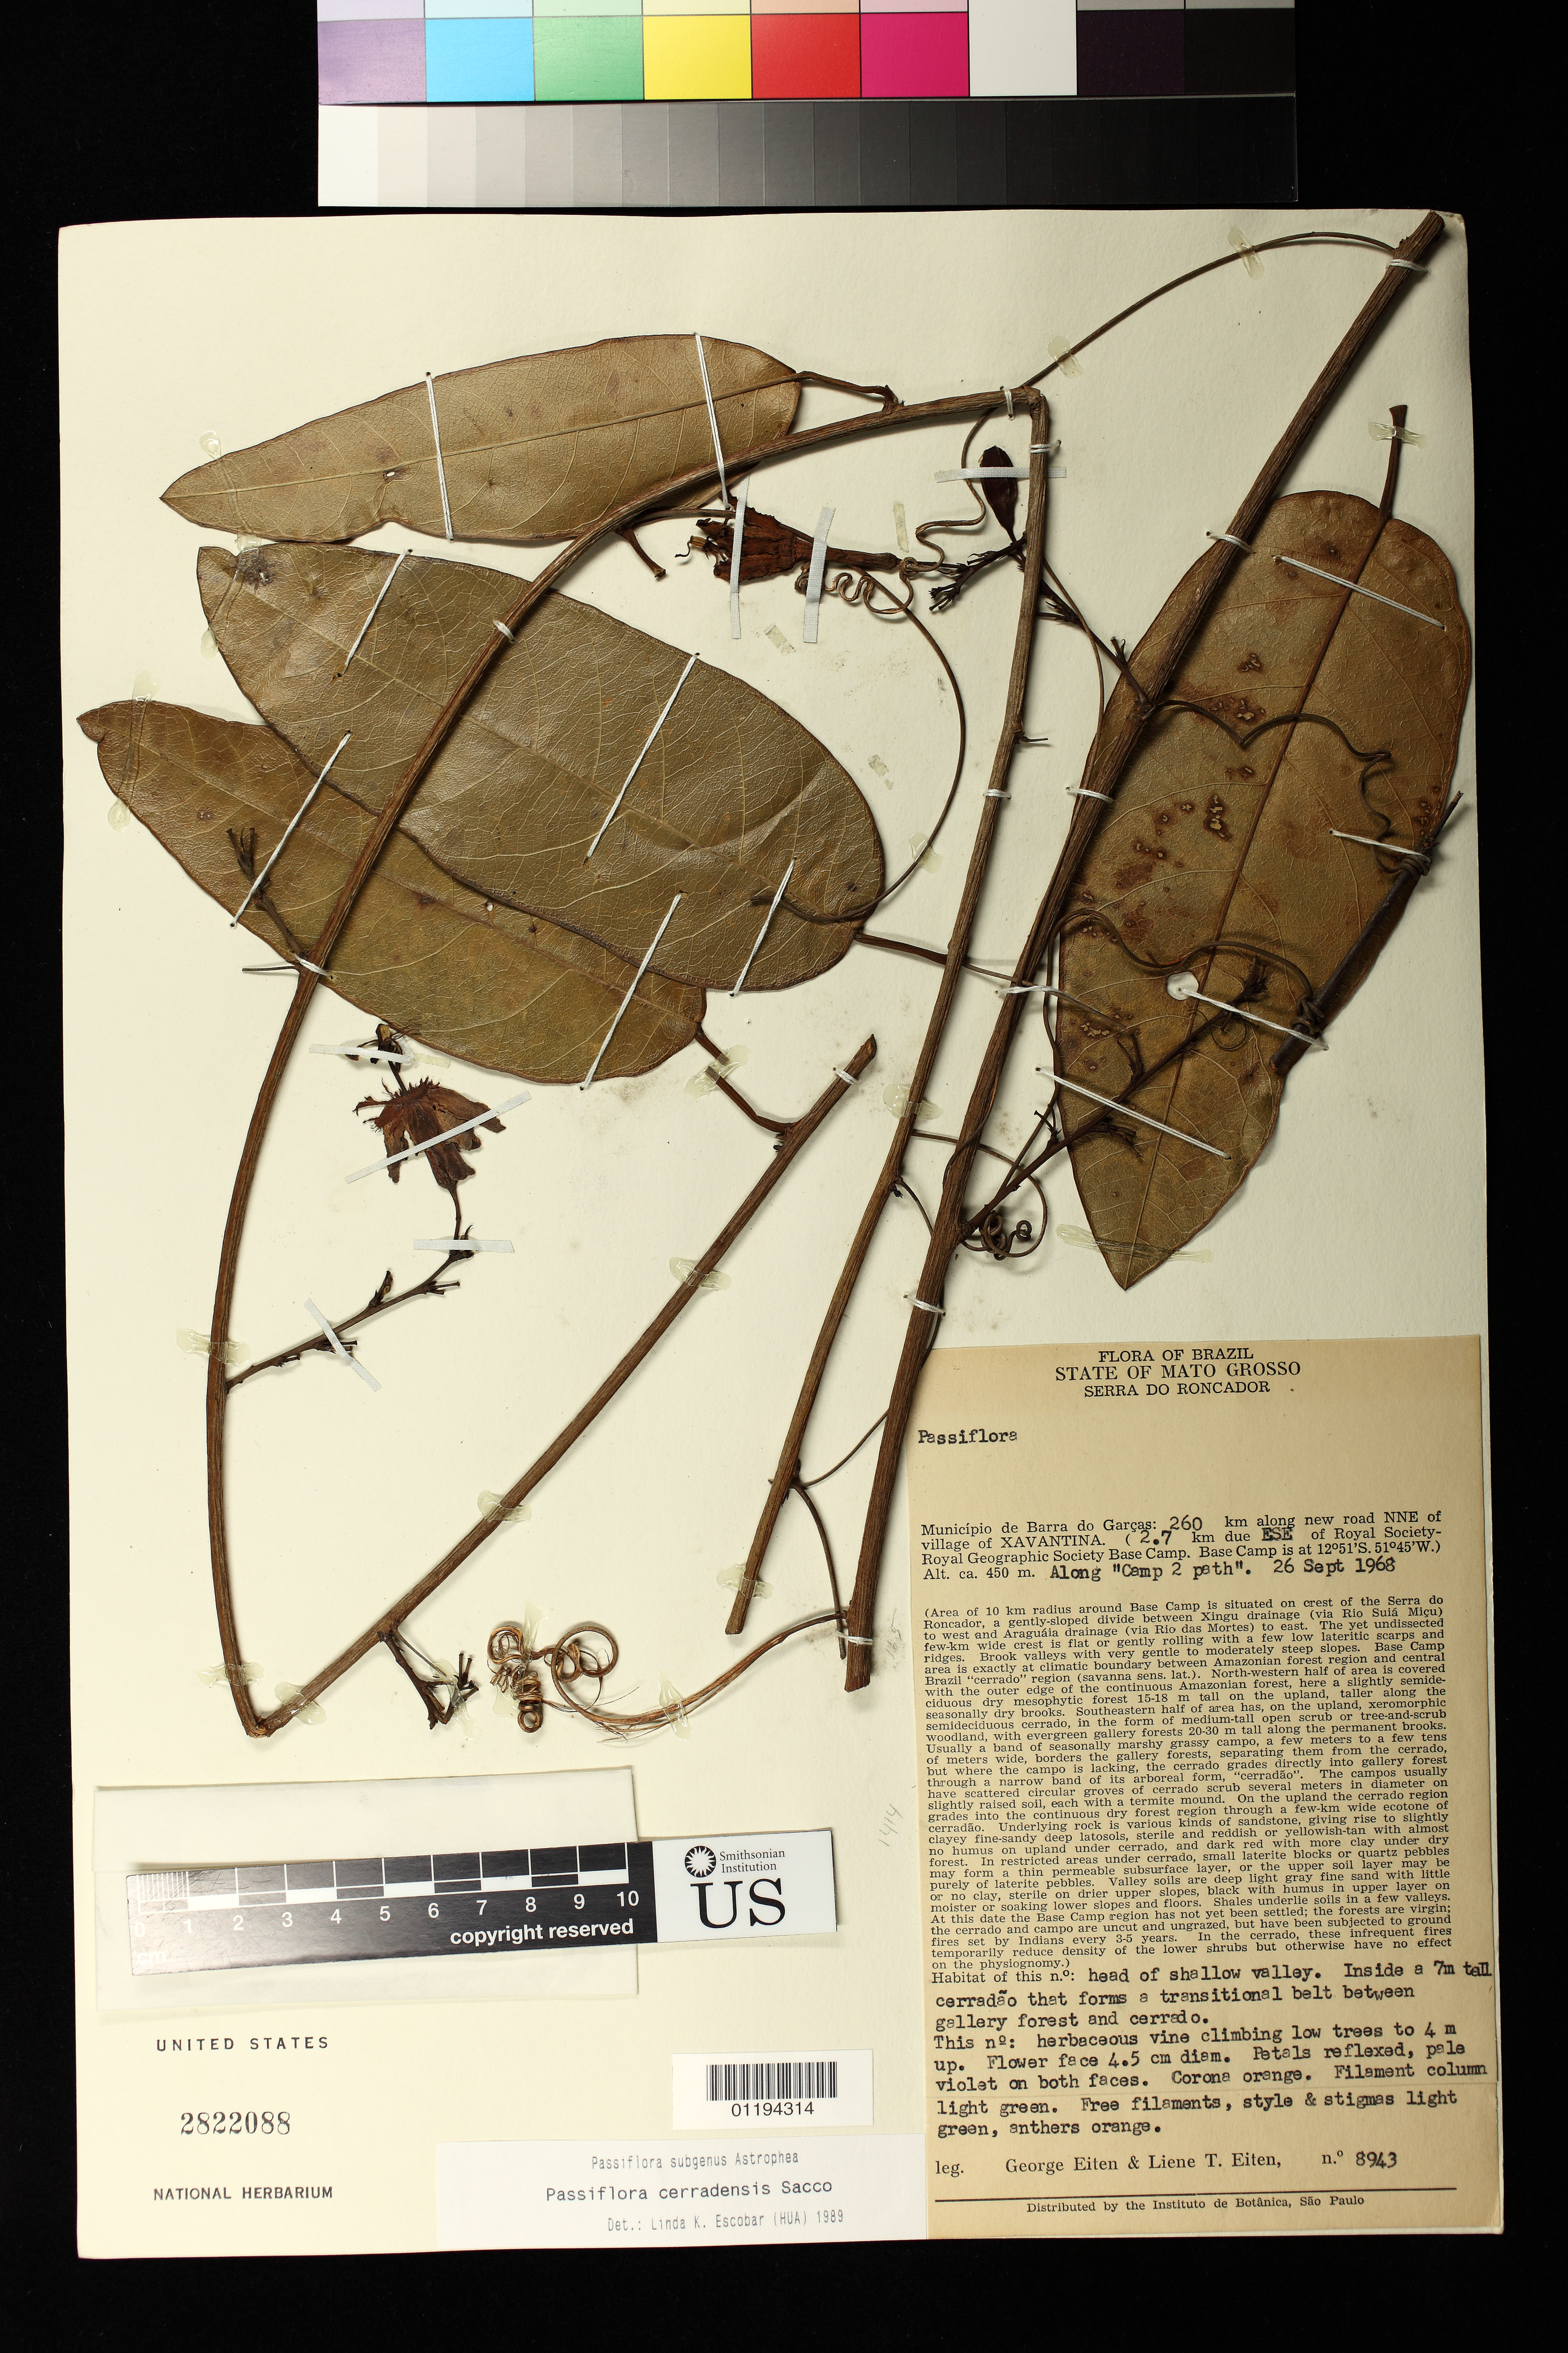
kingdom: Plantae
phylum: Tracheophyta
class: Magnoliopsida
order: Malpighiales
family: Passifloraceae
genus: Passiflora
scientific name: Passiflora cerradensis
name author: Sacco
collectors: G. Eiten & L. T. Eiten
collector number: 8943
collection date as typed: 26 Sep 1968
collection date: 1968-09-26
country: Brazil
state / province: Mato Grosso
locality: Município de Barra do Garças: 260 km along new road NNE of village of XAVANTINA. (2.7 km due ESE of Royal Society-Royal Geographic Society Base Camp.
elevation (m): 450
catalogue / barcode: US 2822088